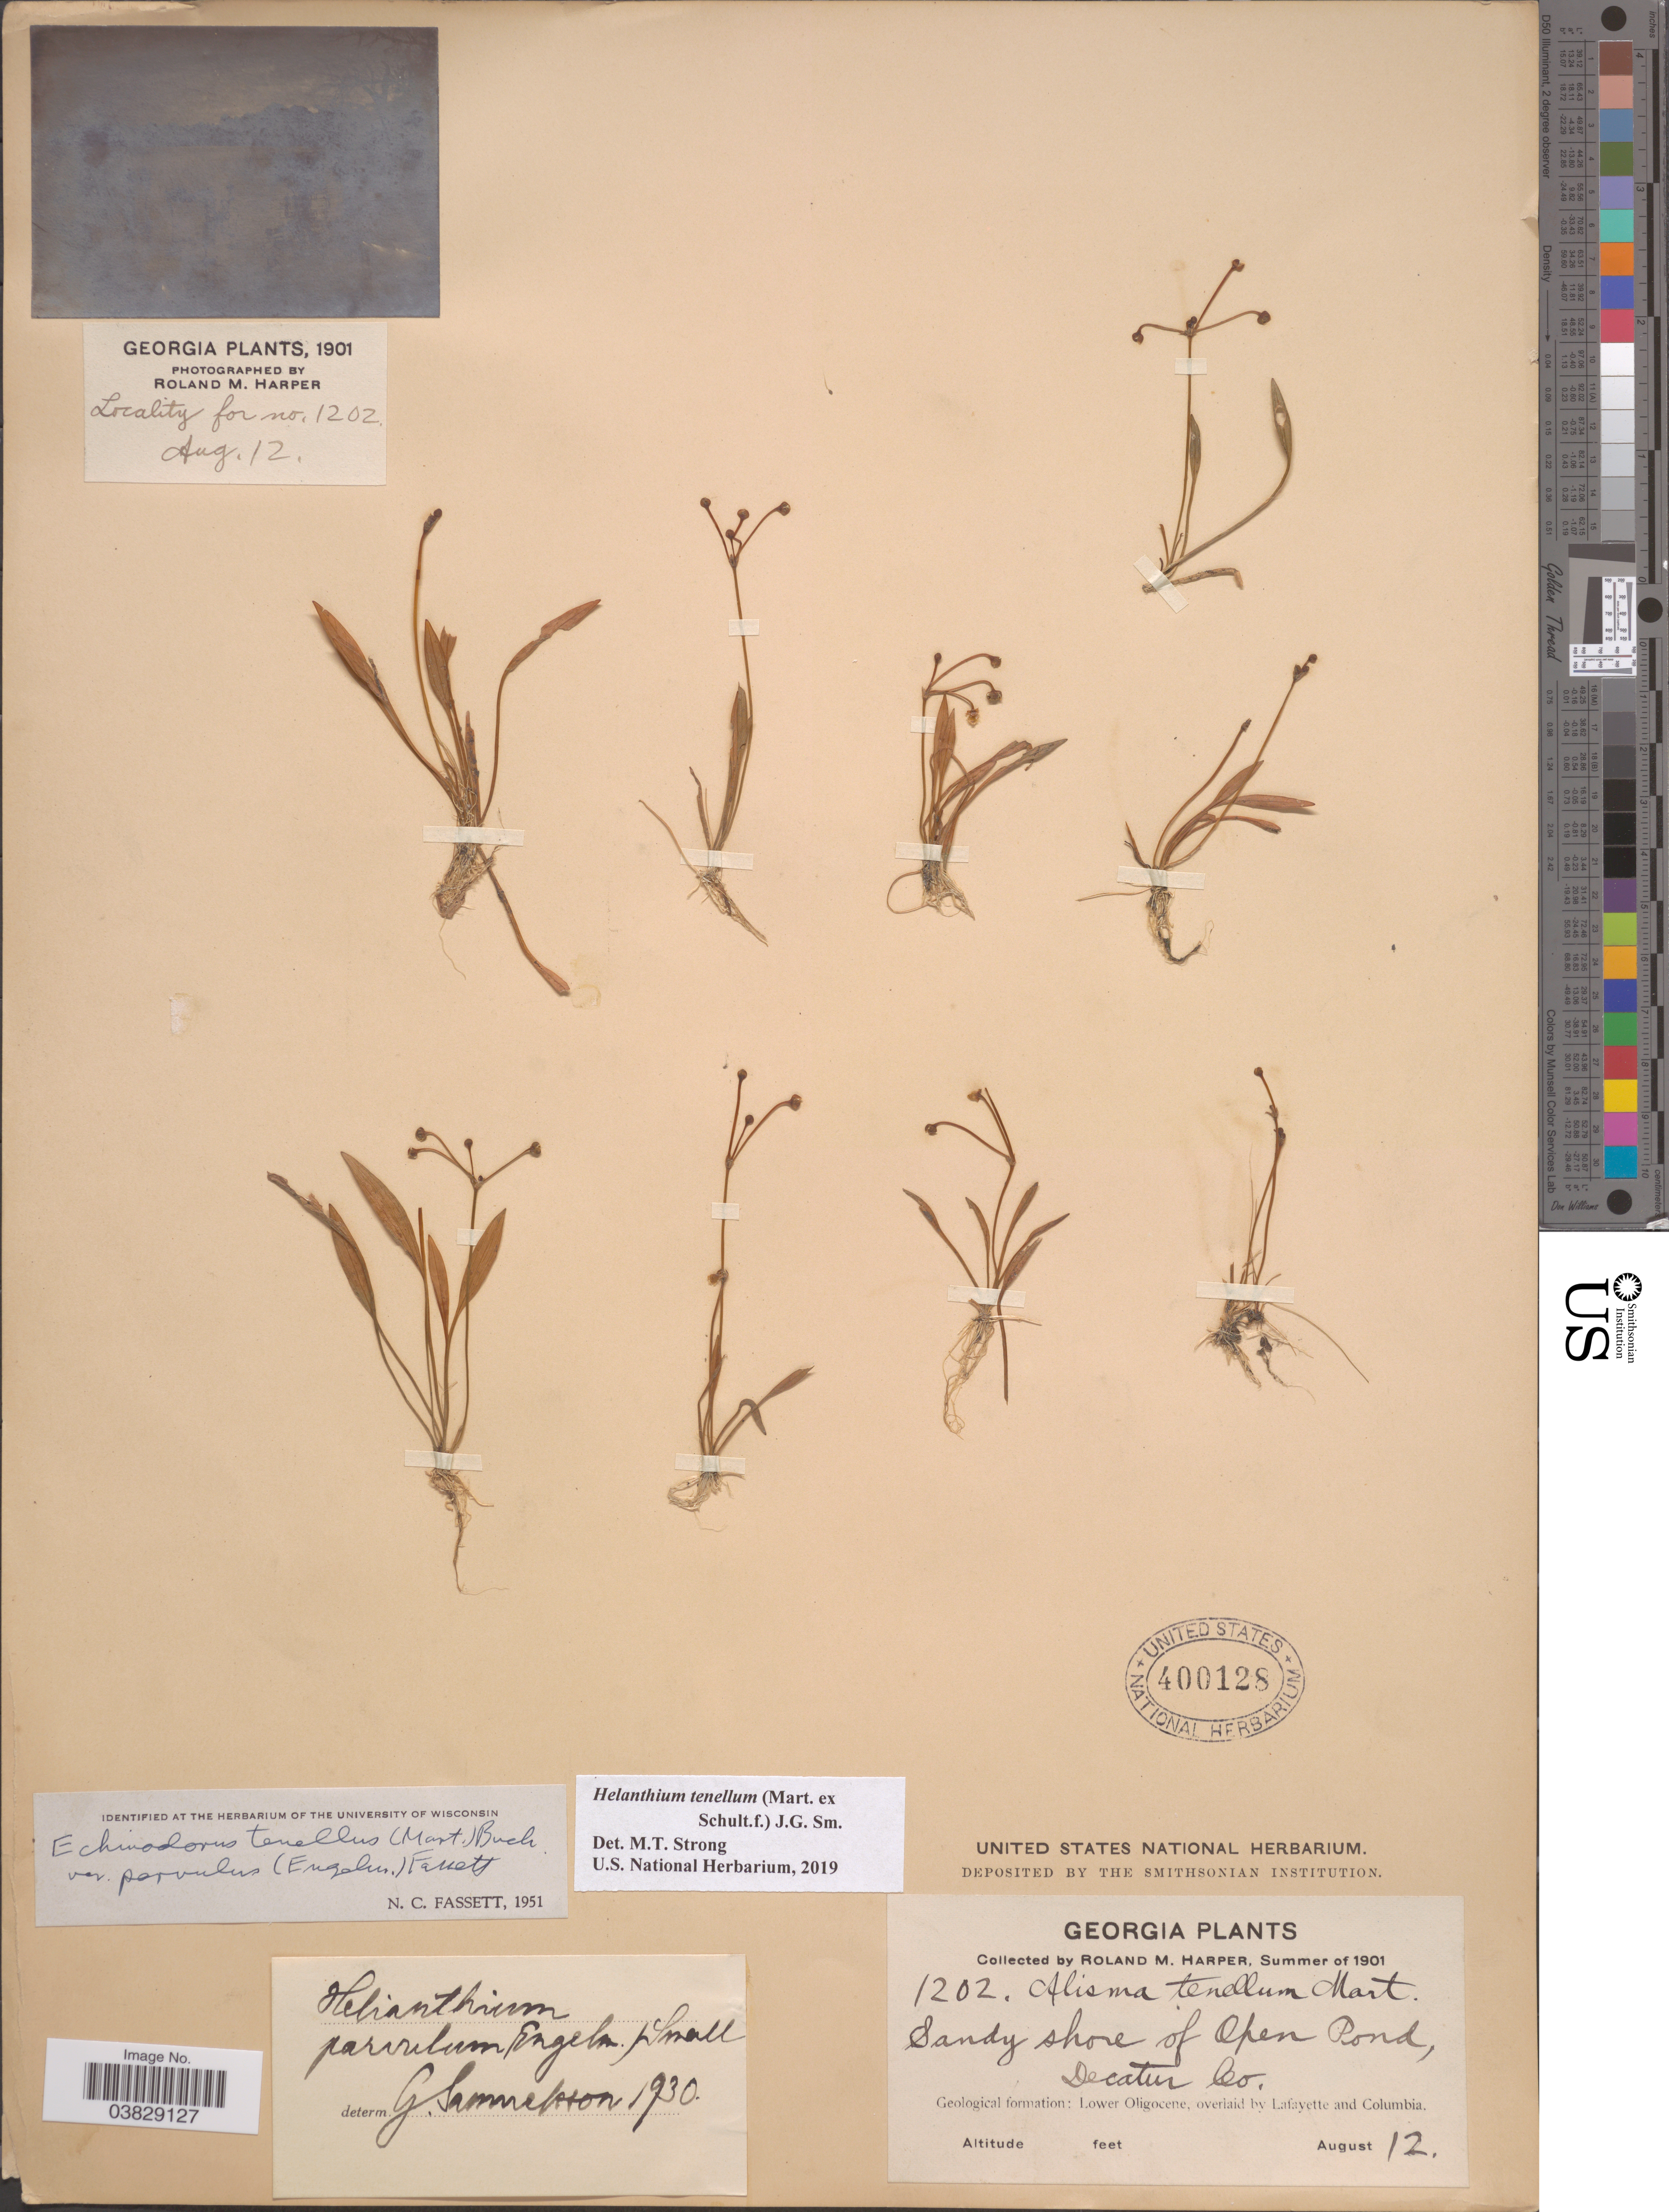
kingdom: Plantae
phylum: Tracheophyta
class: Liliopsida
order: Alismatales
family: Alismataceae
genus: Helanthium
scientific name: Helanthium tenellum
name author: (Mart. ex Schult. f.) J.G. Sm.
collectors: R. M. Harper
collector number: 1202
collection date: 1901-08-12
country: United States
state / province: Georgia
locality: Sandy shore of Open Pond, Decatur Co. Geological formation: Lower Oligocene, overlaid by Lafayette and Columbia.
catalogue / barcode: US 400128